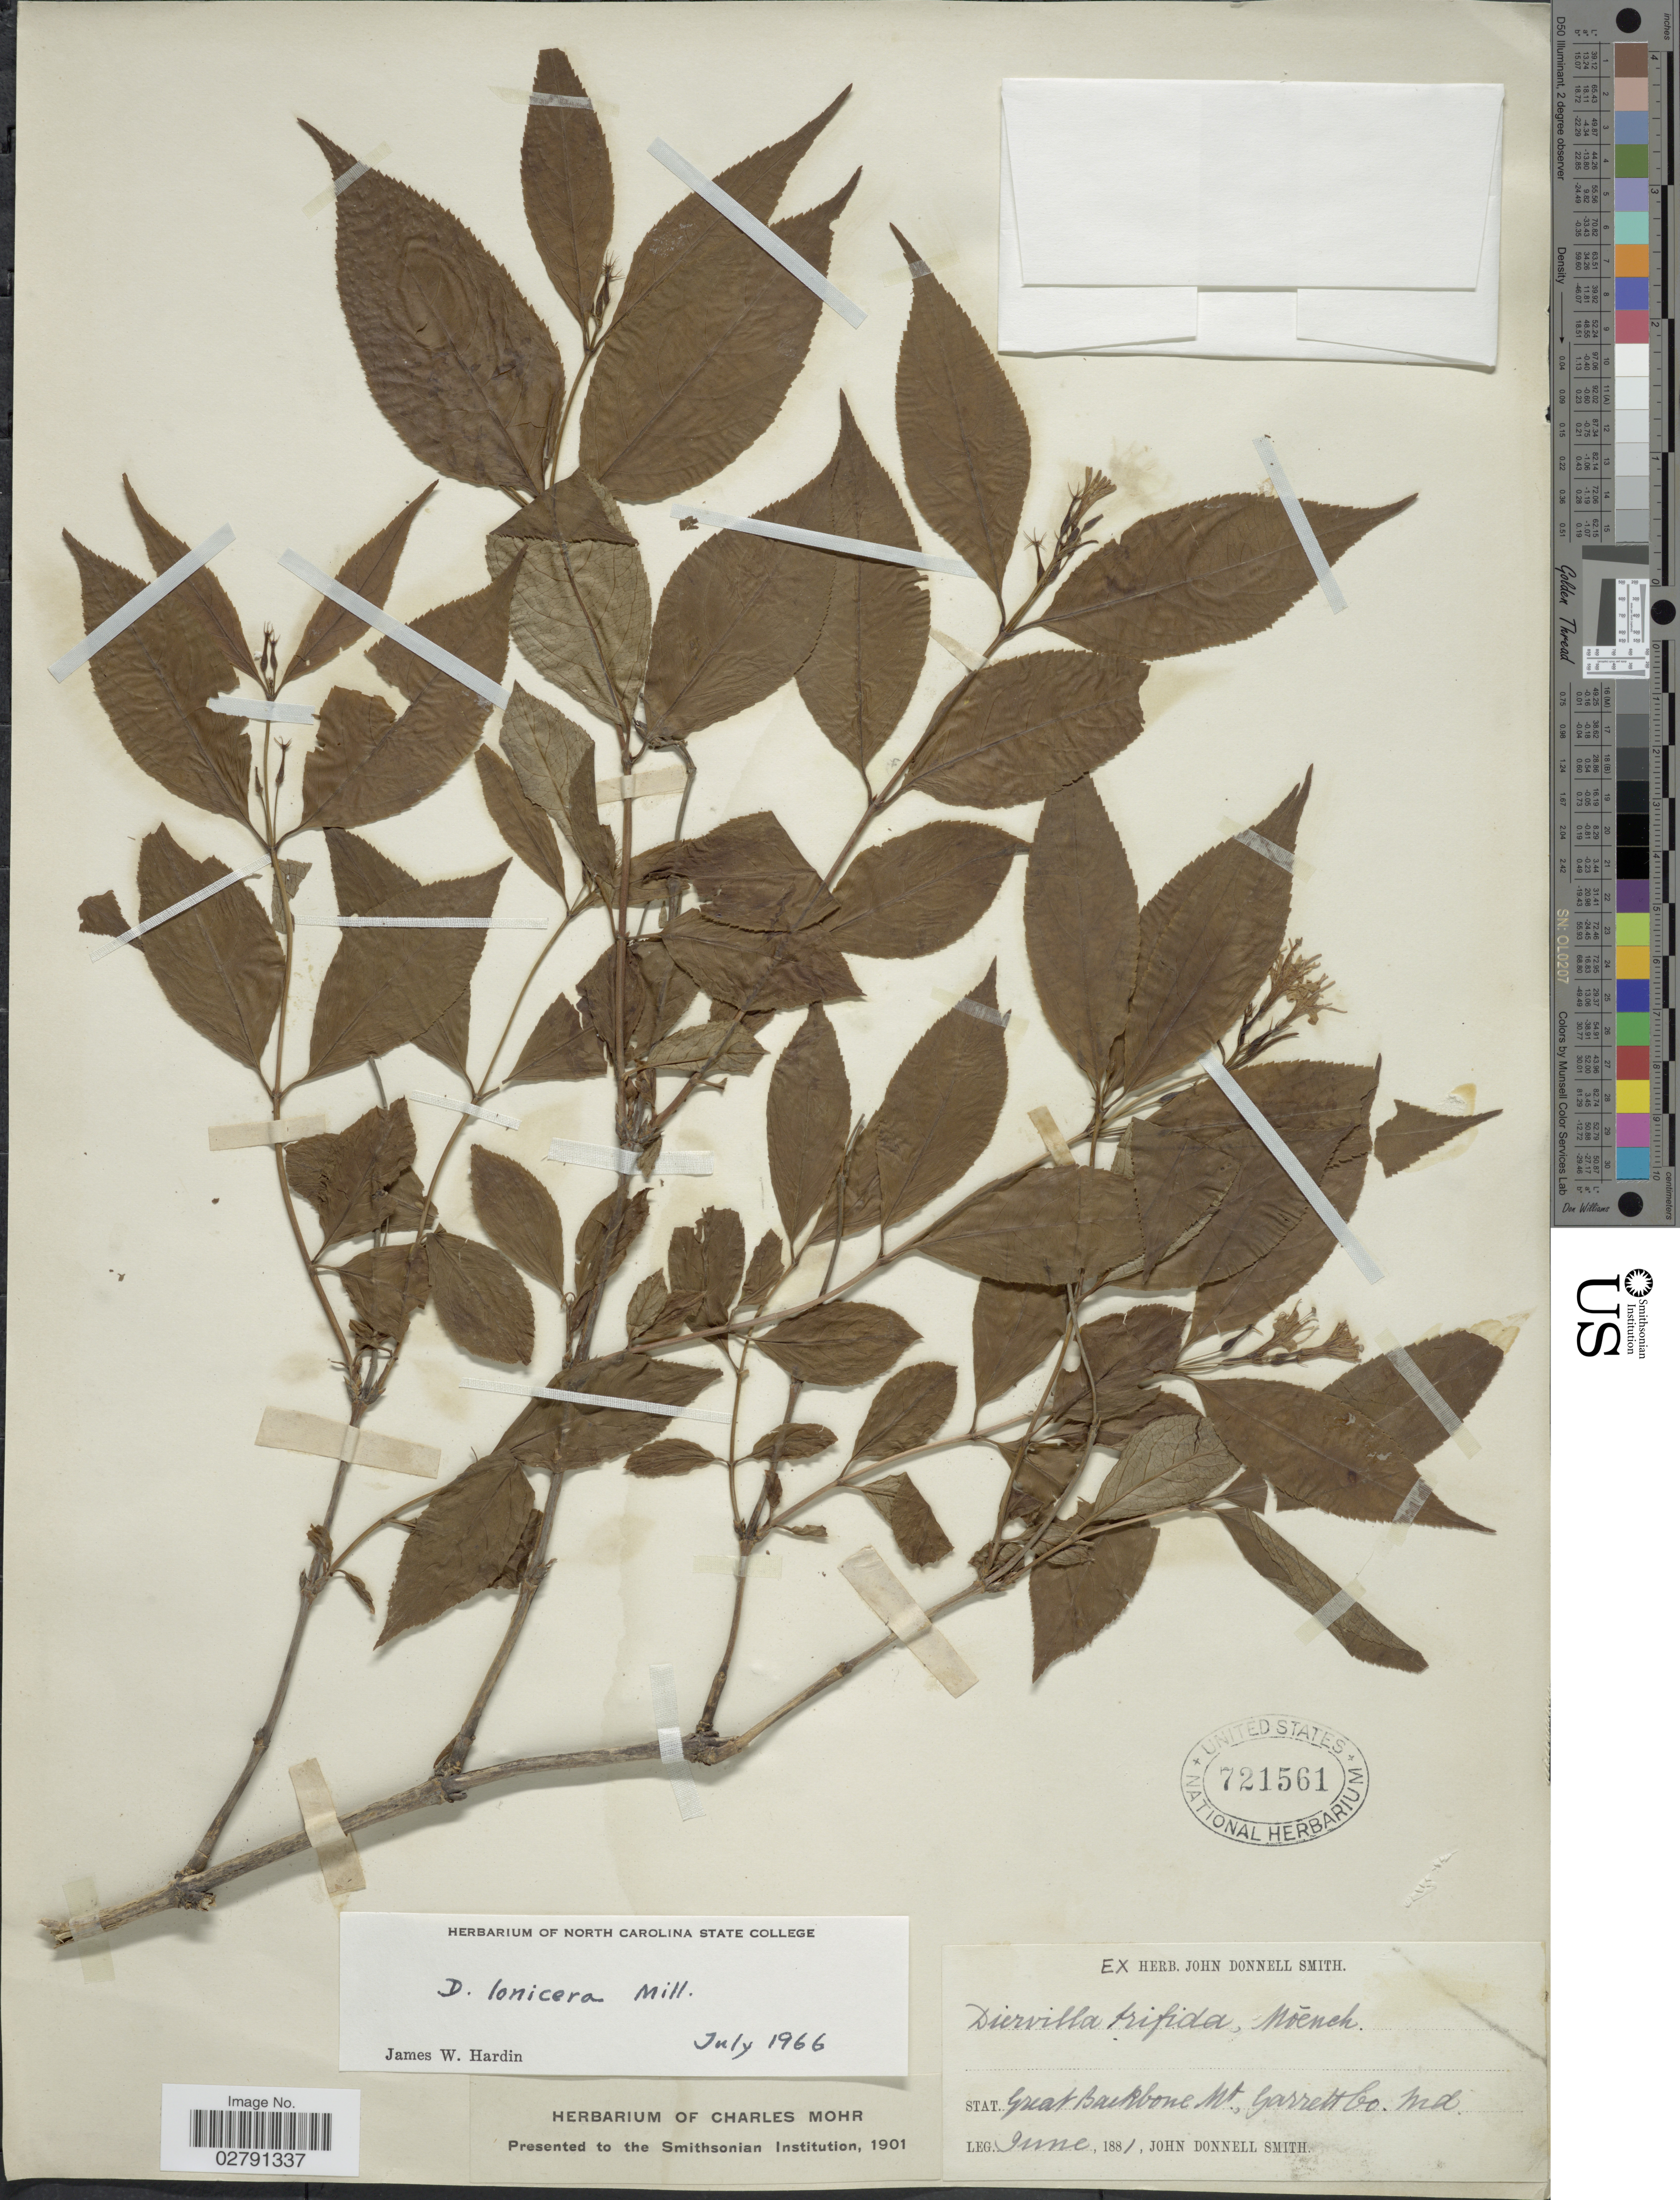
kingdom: Plantae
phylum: Tracheophyta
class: Magnoliopsida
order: Dipsacales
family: Caprifoliaceae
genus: Diervilla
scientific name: Diervilla lonicera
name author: Mill.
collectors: J. Donnell Smith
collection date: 1881-06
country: United States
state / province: Maryland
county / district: Garrett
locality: Stat. Great Backbone Mt. Garrett Co.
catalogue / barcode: US 721561